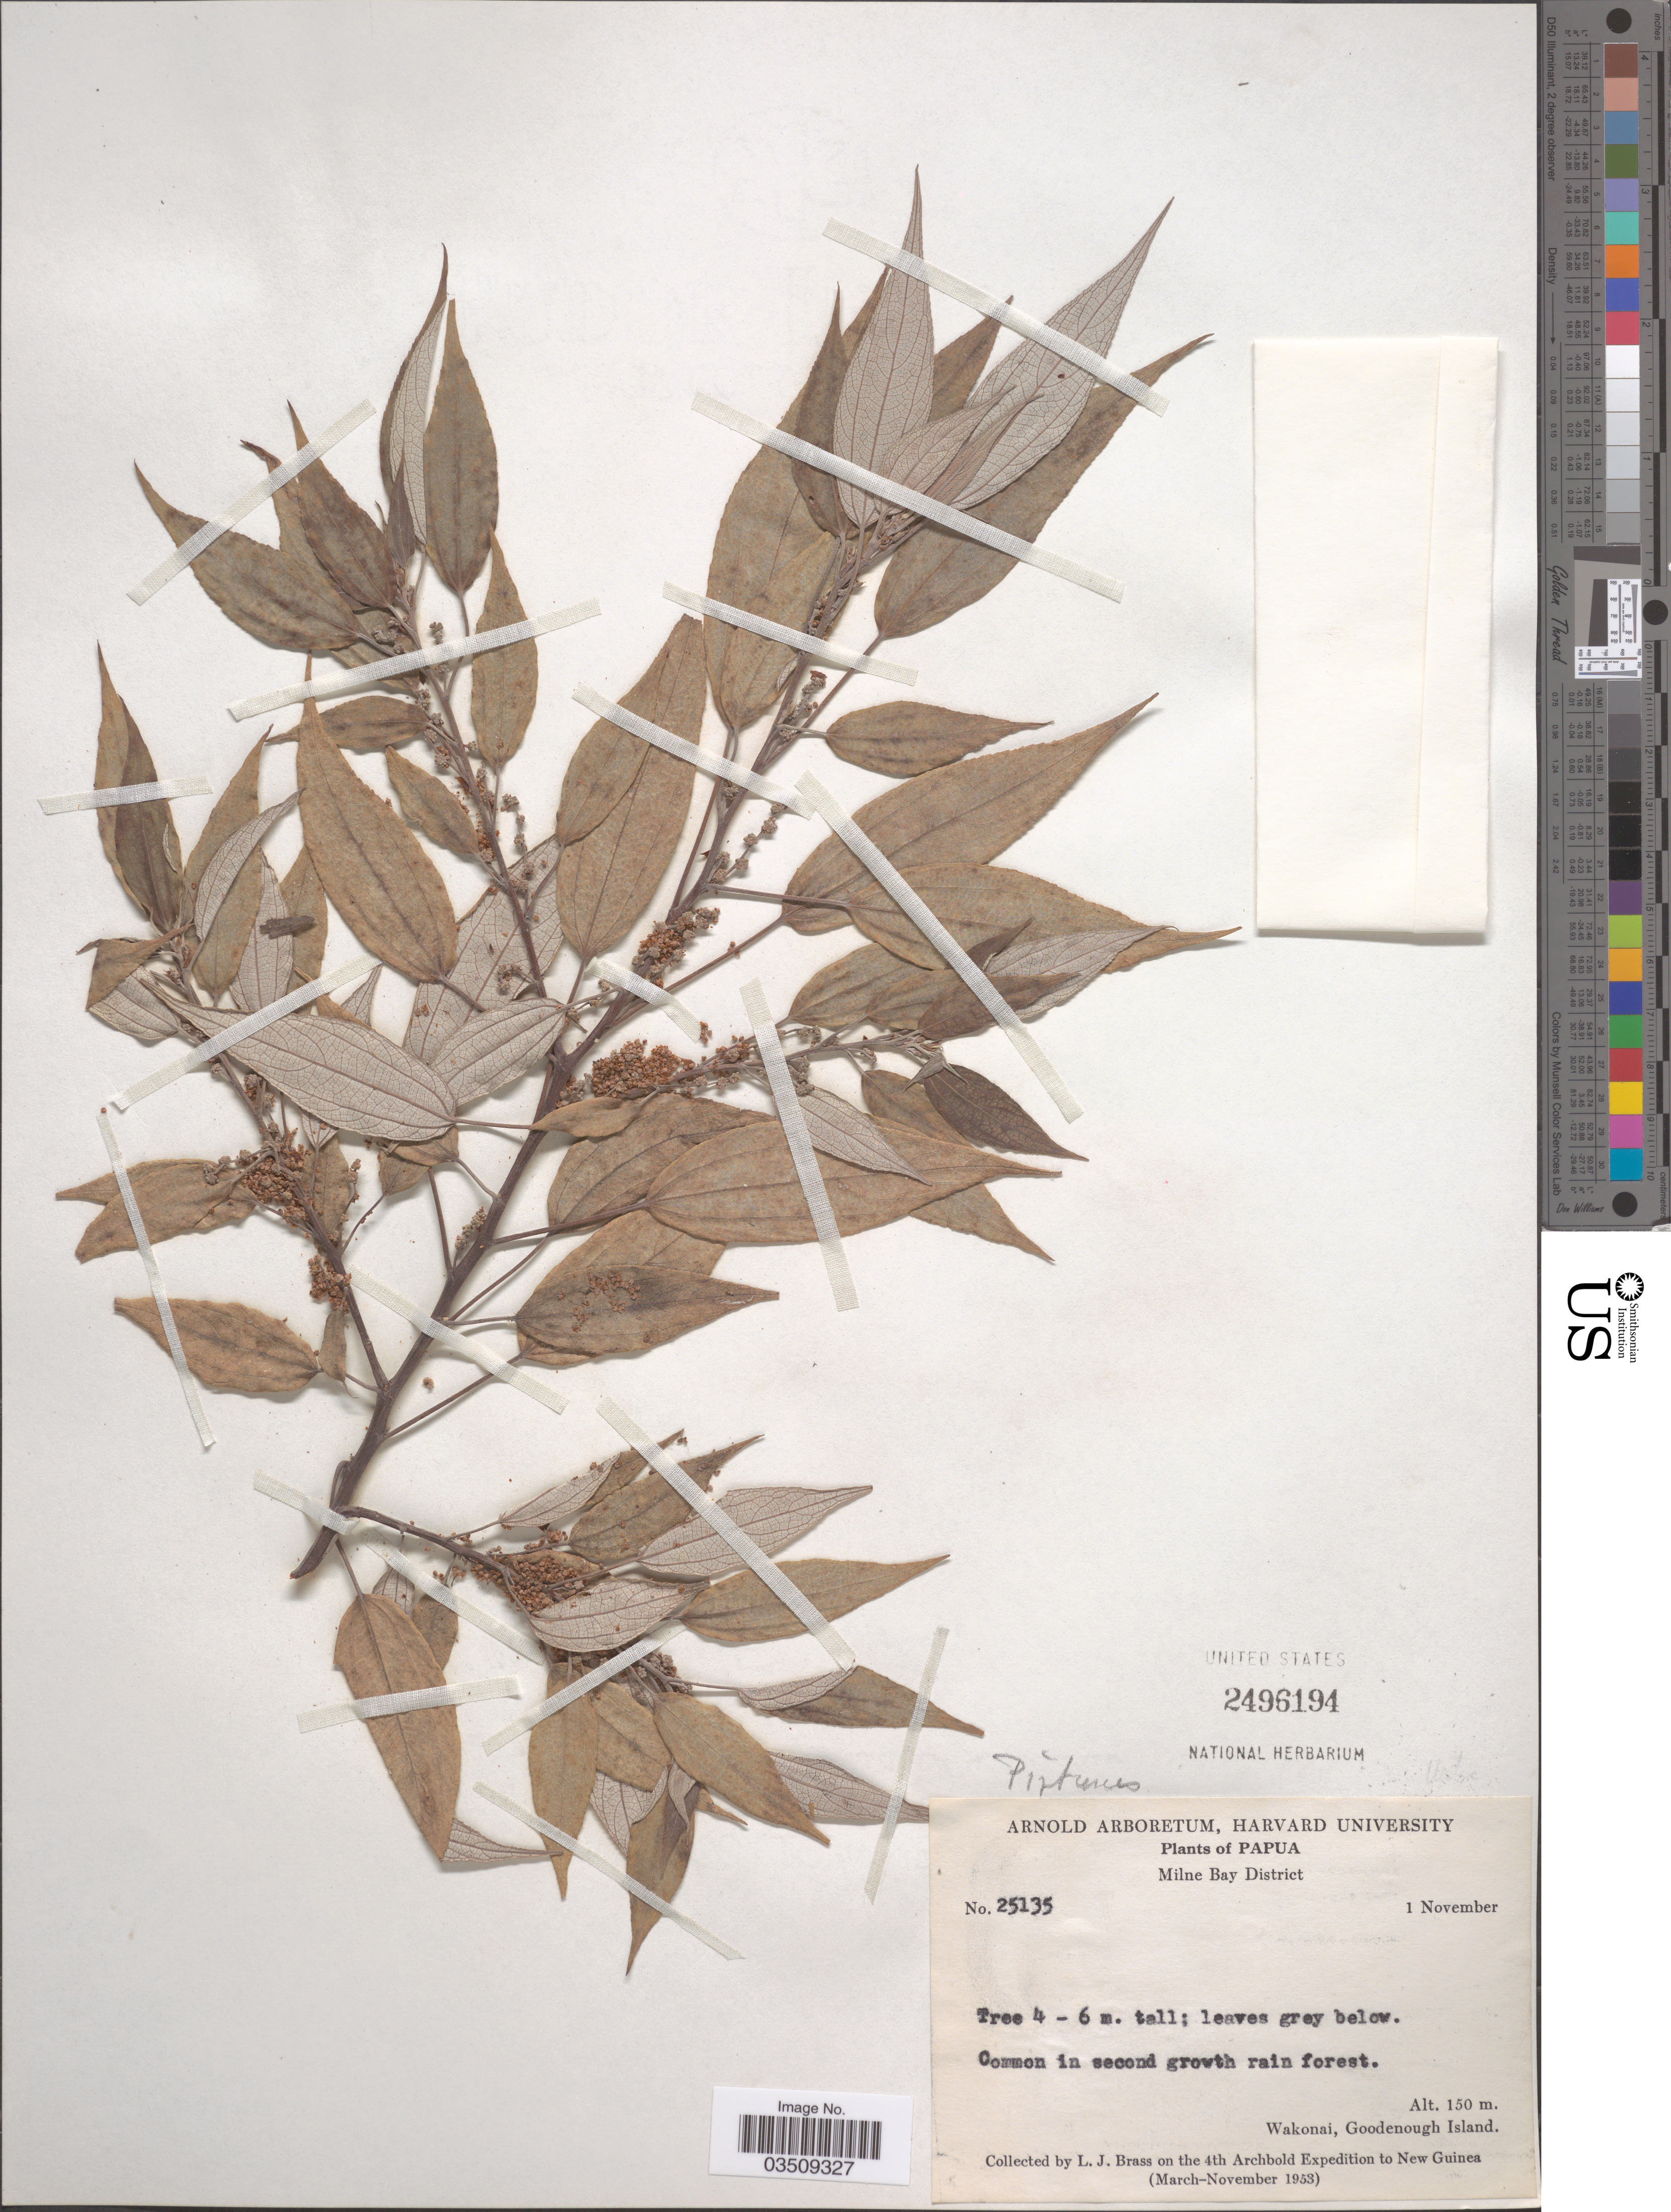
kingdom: Plantae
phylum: Tracheophyta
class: Magnoliopsida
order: Rosales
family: Urticaceae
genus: Pipturus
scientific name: Pipturus sp.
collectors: L. J. Brass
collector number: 25135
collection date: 1953-11-01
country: Papua New Guinea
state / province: Milne Bay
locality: Milne Bay District. Wakonai, Goodenough Island.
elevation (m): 150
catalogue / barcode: US 2496194